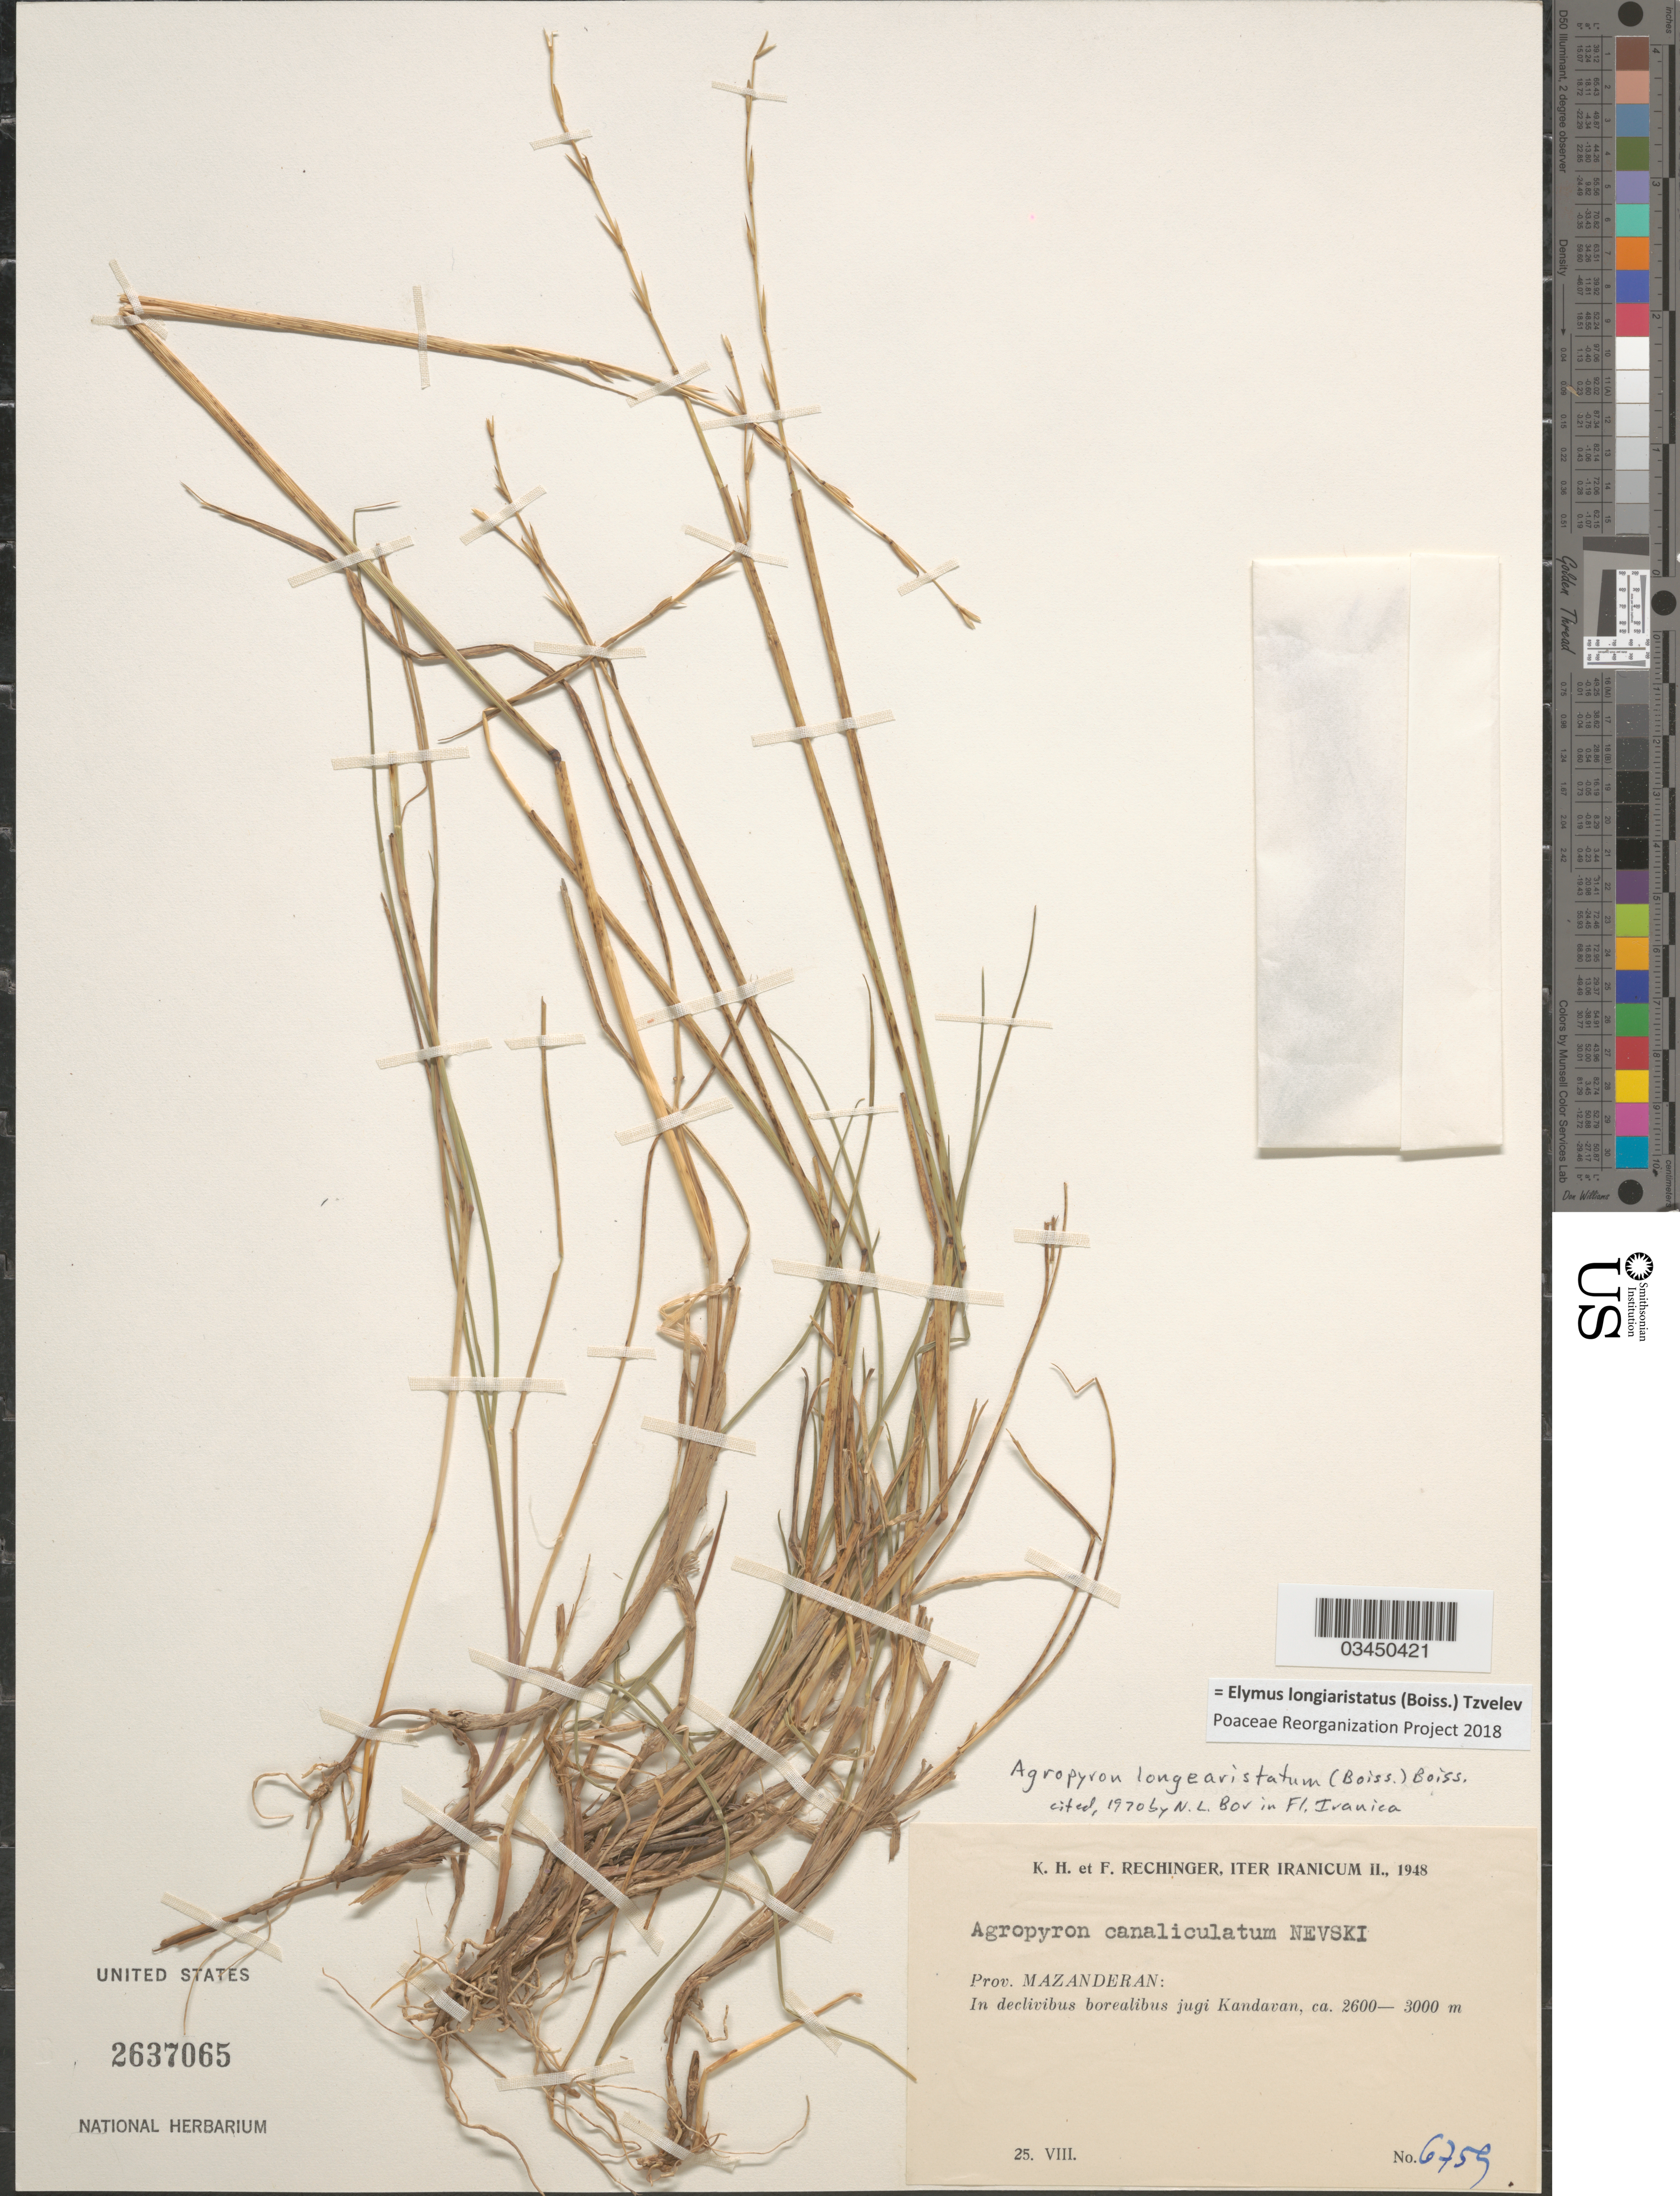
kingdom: Plantae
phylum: Tracheophyta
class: Liliopsida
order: Poales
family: Poaceae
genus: Elymus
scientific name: Elymus longiaristatus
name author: (Boiss.) Tzvelev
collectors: K. H. Rechinger & F. Rechinger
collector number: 6759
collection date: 1948-08-25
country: Iran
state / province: Mazandaran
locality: Iter Iranicum II., 1948. In declivibus borealibus jugi Kandavan.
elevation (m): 2600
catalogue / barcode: US 2637065